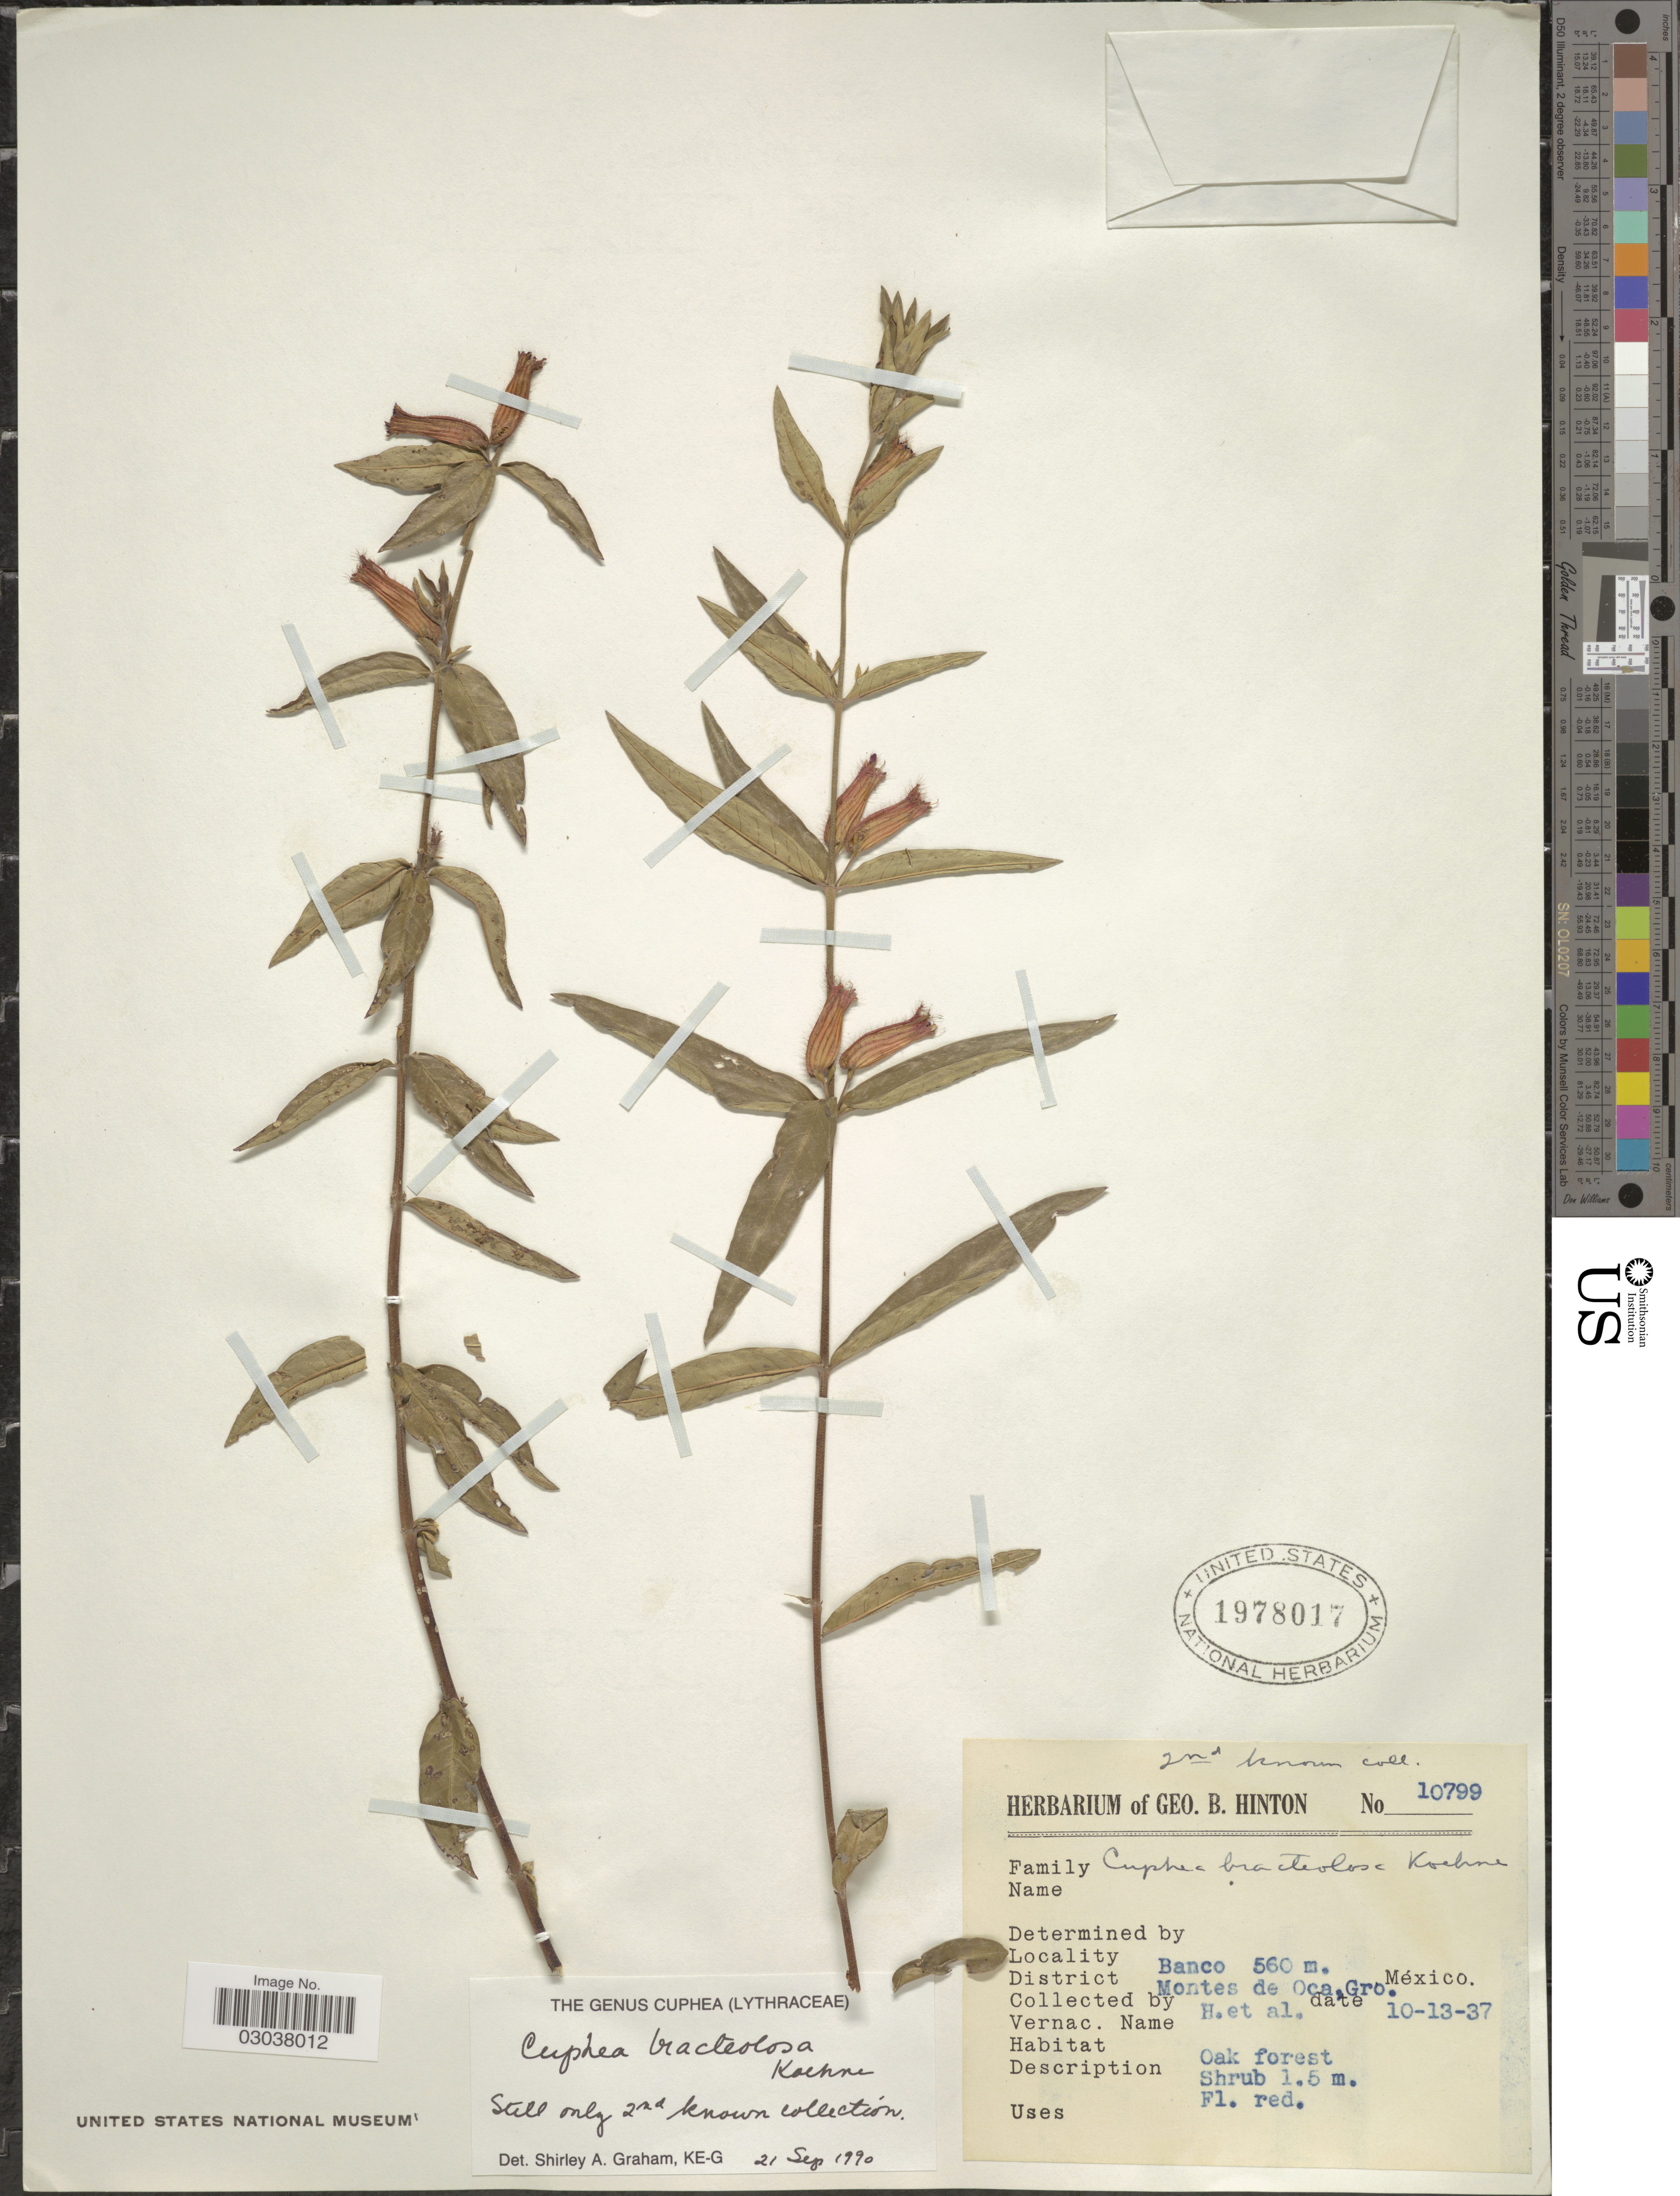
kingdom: Plantae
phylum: Tracheophyta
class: Magnoliopsida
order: Myrtales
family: Lythraceae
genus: Cuphea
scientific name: Cuphea bracteolosa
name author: Koehne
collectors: G. B. Hinton & et al.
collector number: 10799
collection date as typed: Transcribed d/m/y: 13/10/37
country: Mexico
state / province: Guerrero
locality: Banco. District Montes de Oca, Gro.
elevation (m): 560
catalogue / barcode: US 1978017